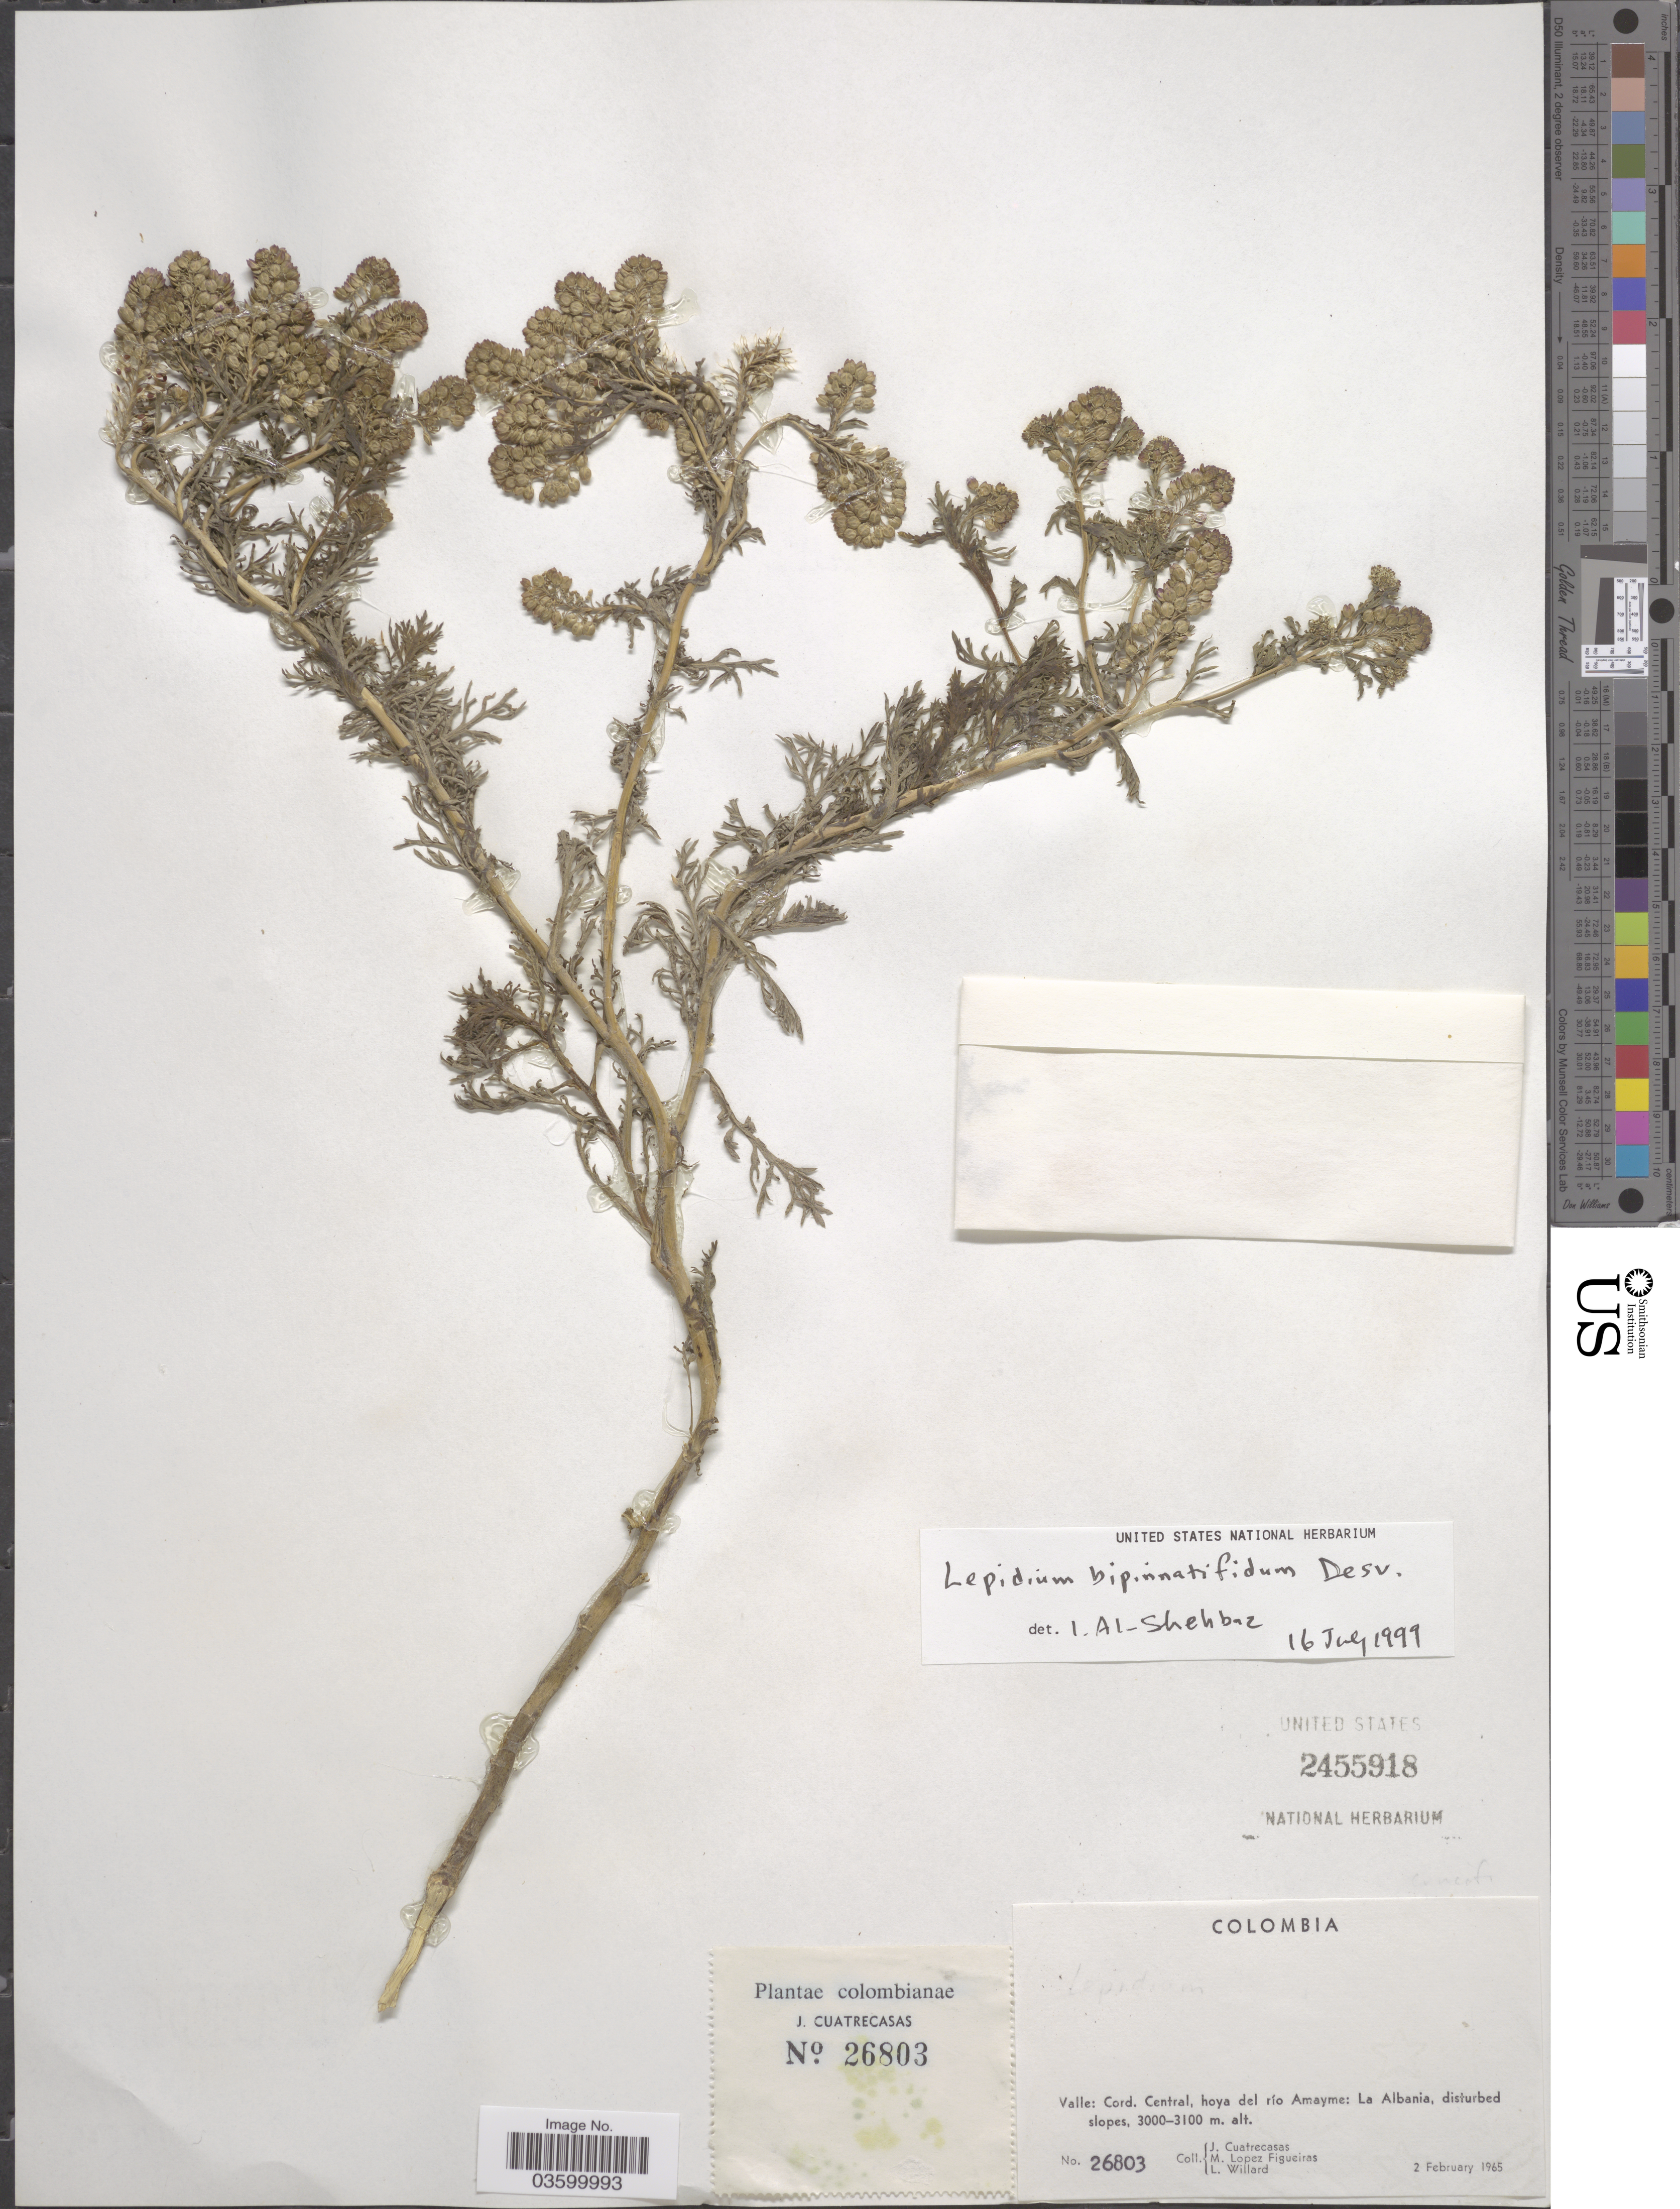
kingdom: Plantae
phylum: Tracheophyta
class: Magnoliopsida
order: Brassicales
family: Brassicaceae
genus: Lepidium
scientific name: Lepidium bipinnatifidum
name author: Desv.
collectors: J. Cuatrecasas, M. López Figueiras & L. Willard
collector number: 26803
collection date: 1965-02-02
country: Colombia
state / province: Valle del Cauca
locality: Valle: Cord. Central, hoya del río Amayme: La Albania.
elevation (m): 3000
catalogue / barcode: US 2455918